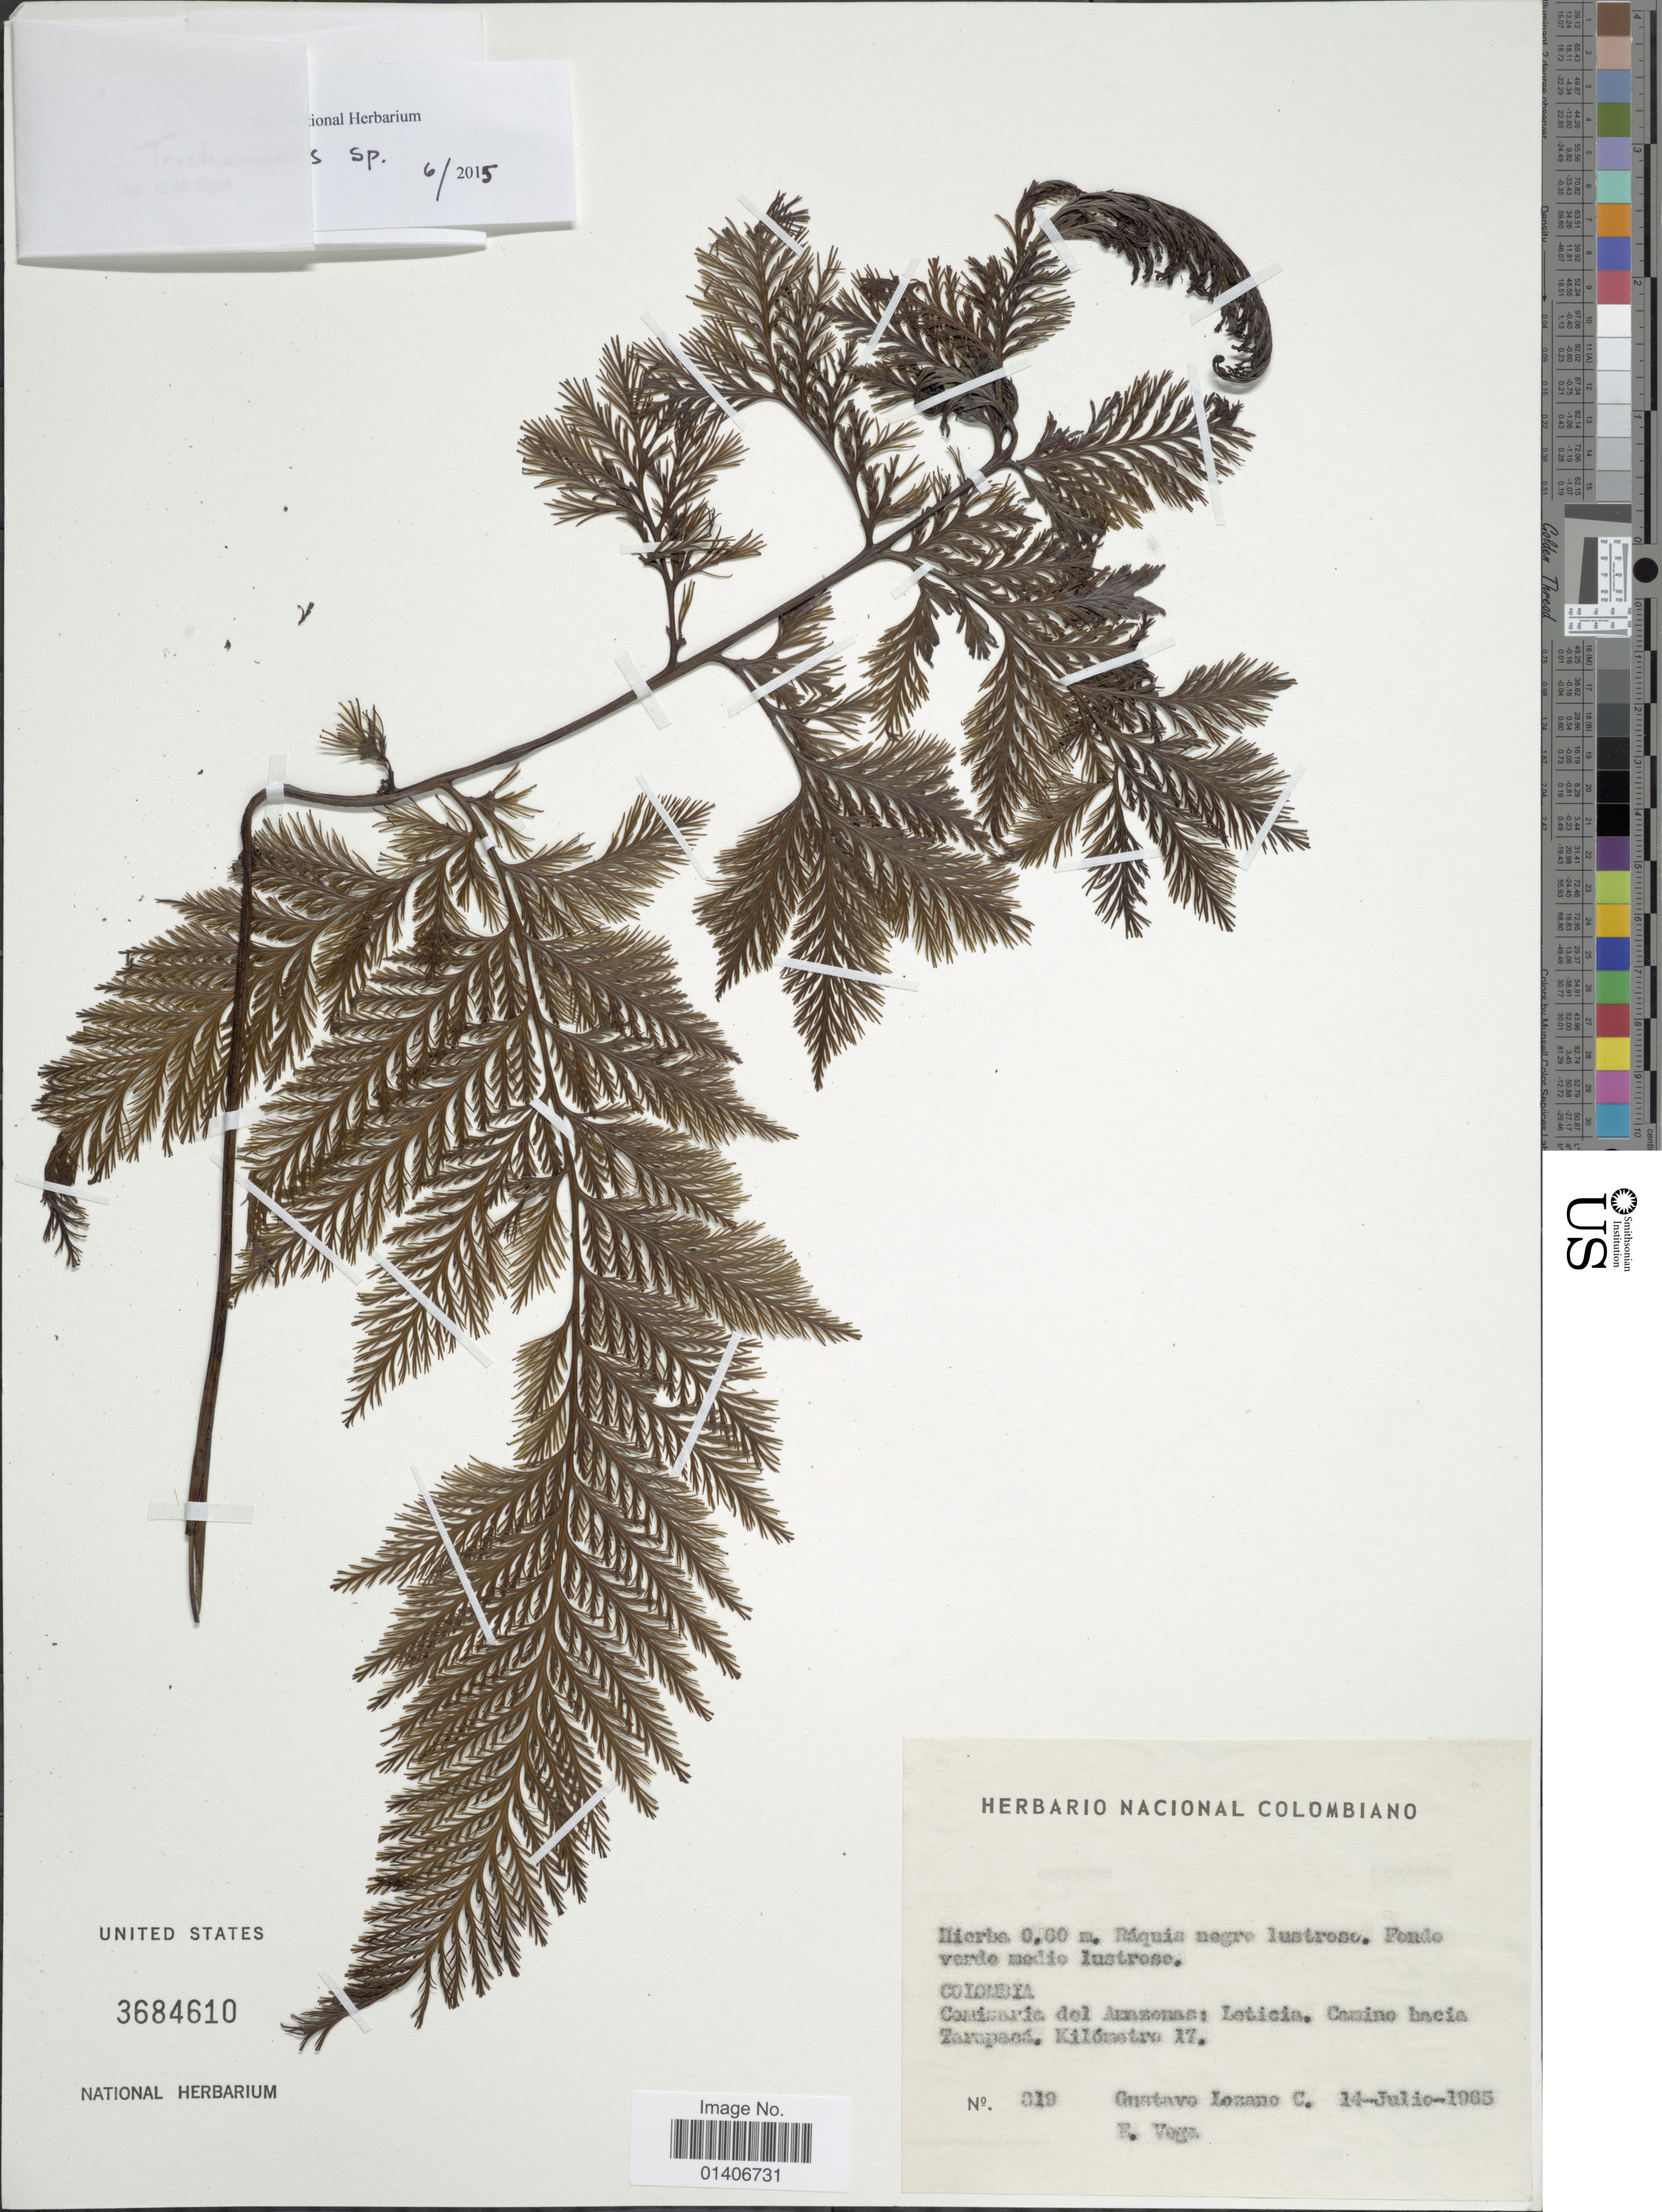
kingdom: Plantae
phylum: Tracheophyta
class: Polypodiopsida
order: Hymenophyllales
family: Hymenophyllaceae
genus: Abrodictyum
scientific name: Abrodictyum rigidum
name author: (Sw.) Ebihara & Dubuisson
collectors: G. Lozano-Contreras & E. Vega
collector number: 319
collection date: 1965-07-14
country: Colombia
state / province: Amazônas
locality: Comisaria del Amazonas: Leticia.Camino hacia Tarapacá, Kilometre 17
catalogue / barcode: US 3684610